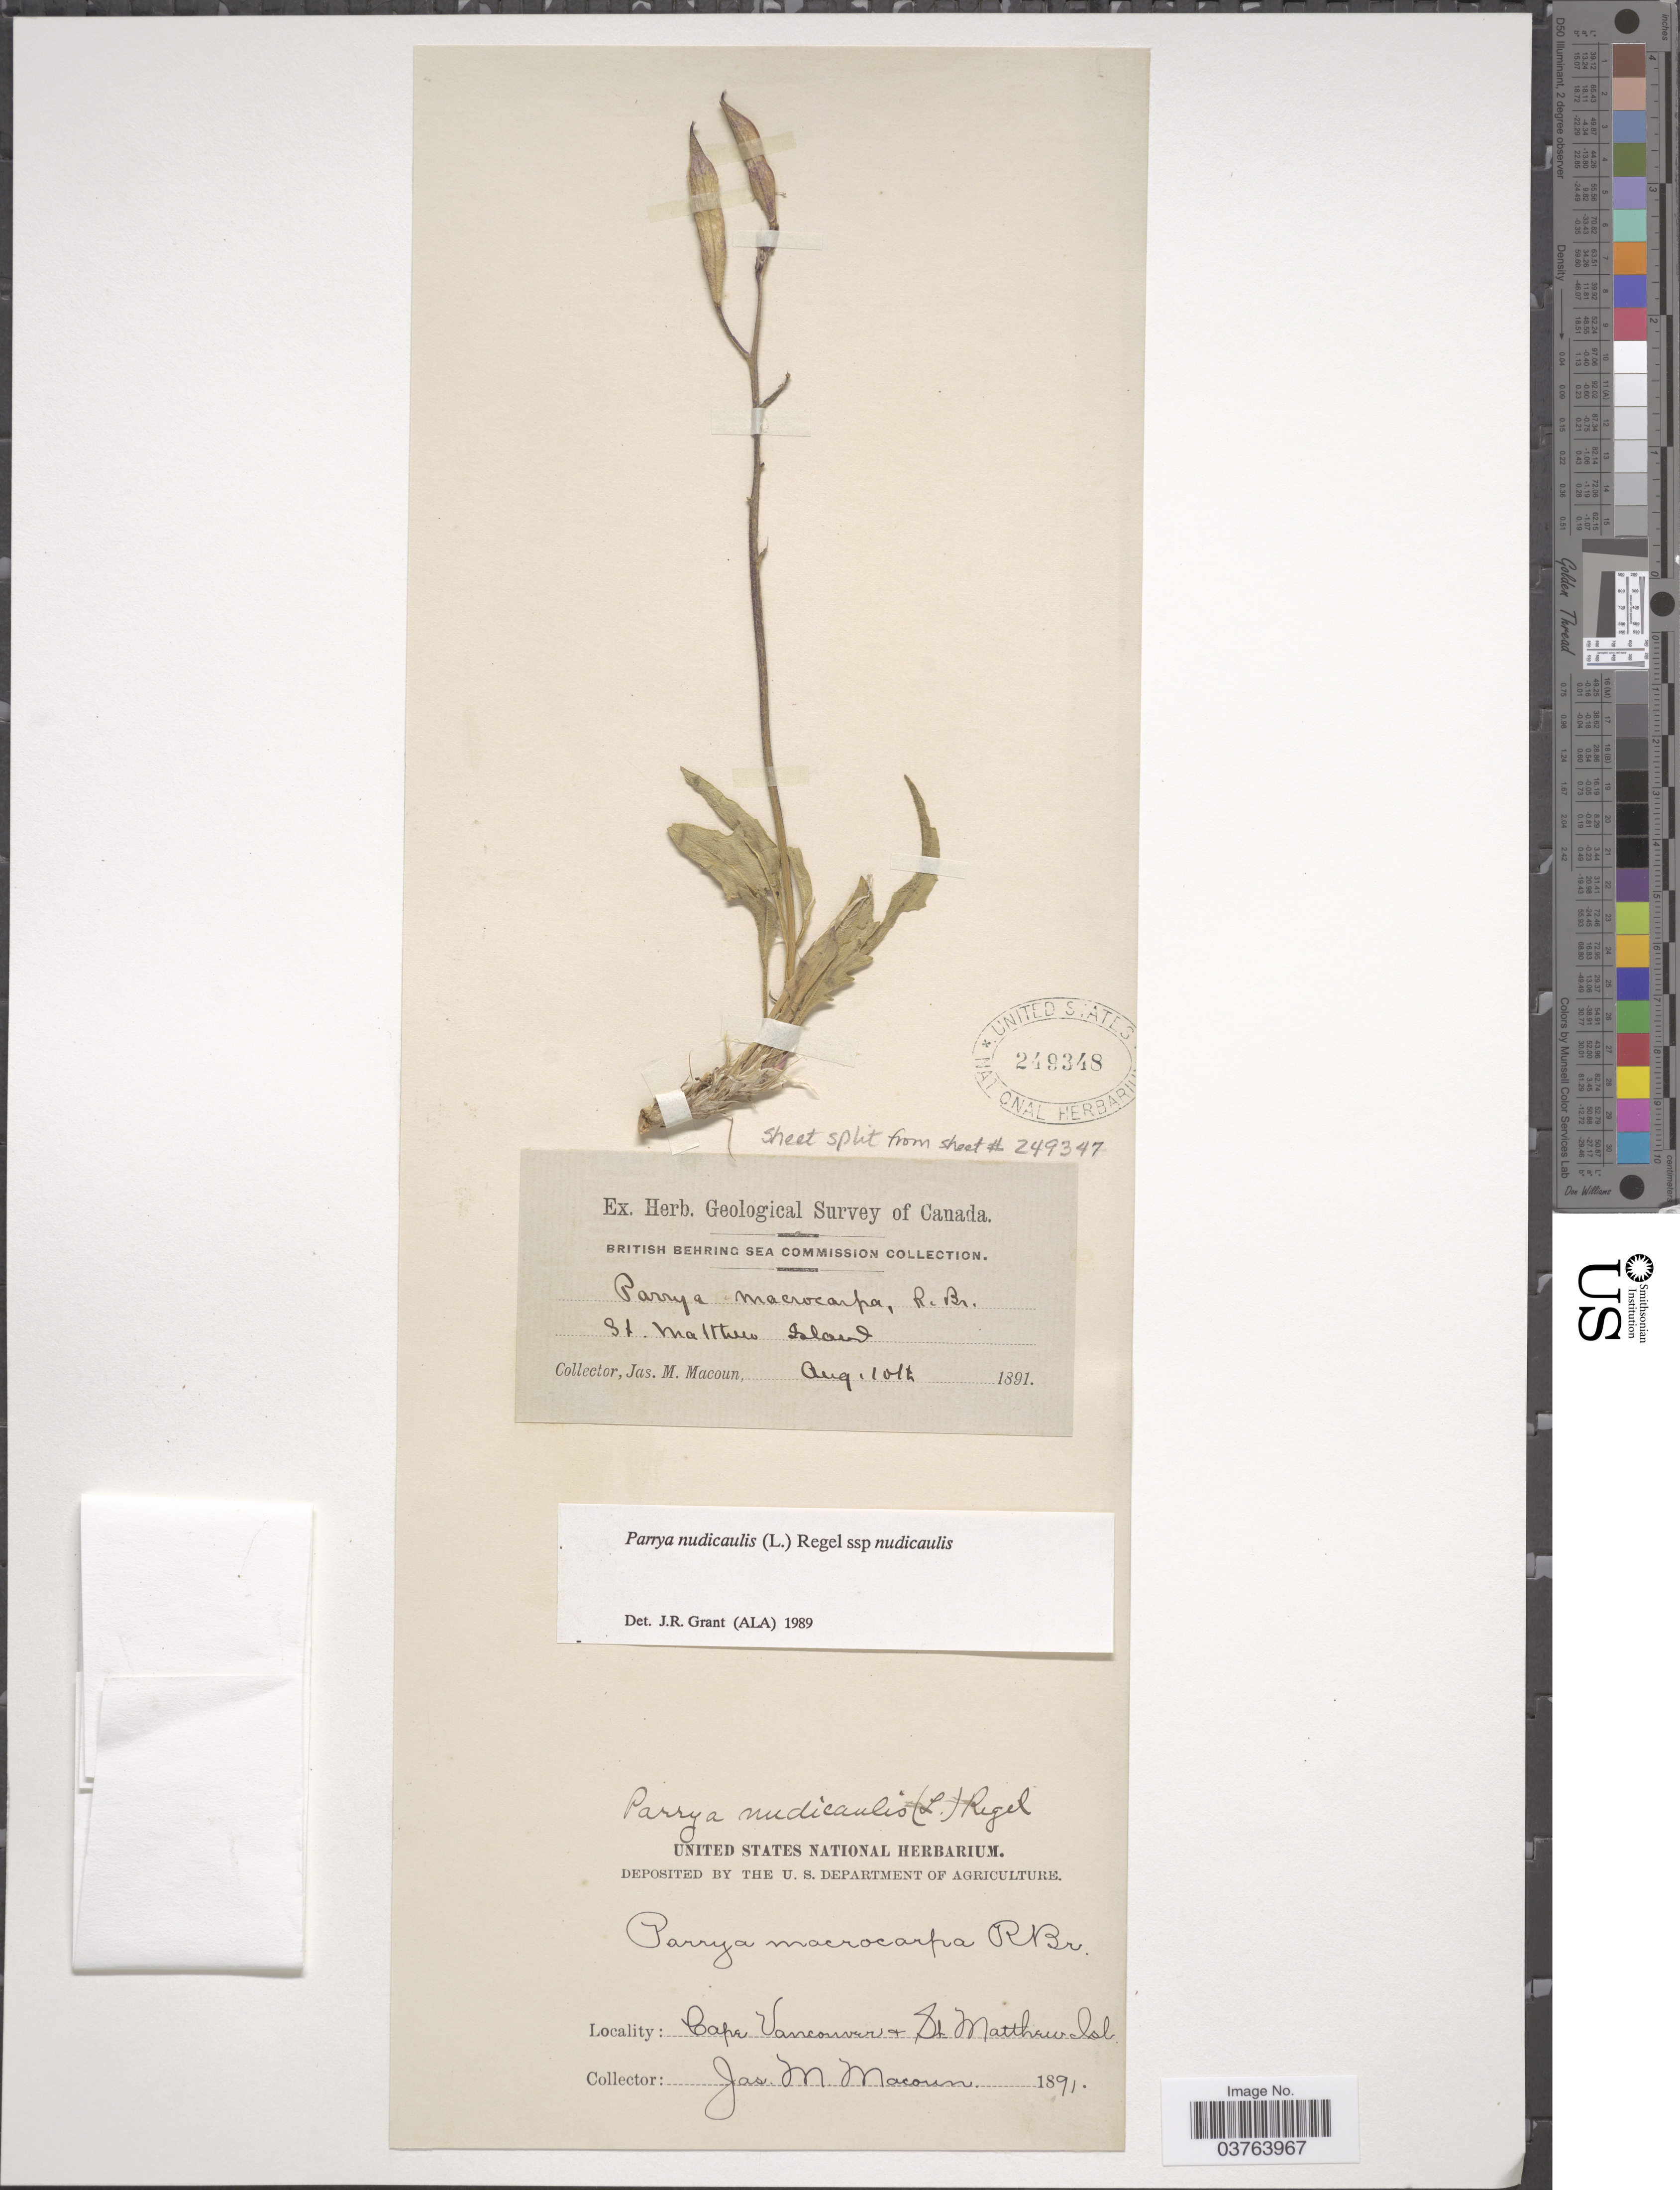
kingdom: Plantae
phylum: Tracheophyta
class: Magnoliopsida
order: Brassicales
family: Brassicaceae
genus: Parrya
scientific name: Parrya nudicaulis subsp. nudicaulis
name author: (L.) Regel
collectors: J. M. Macoun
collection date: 1891-08-10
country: United States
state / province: Alaska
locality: St. Matthew Island. Cape Vancouver.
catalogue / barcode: US 249348